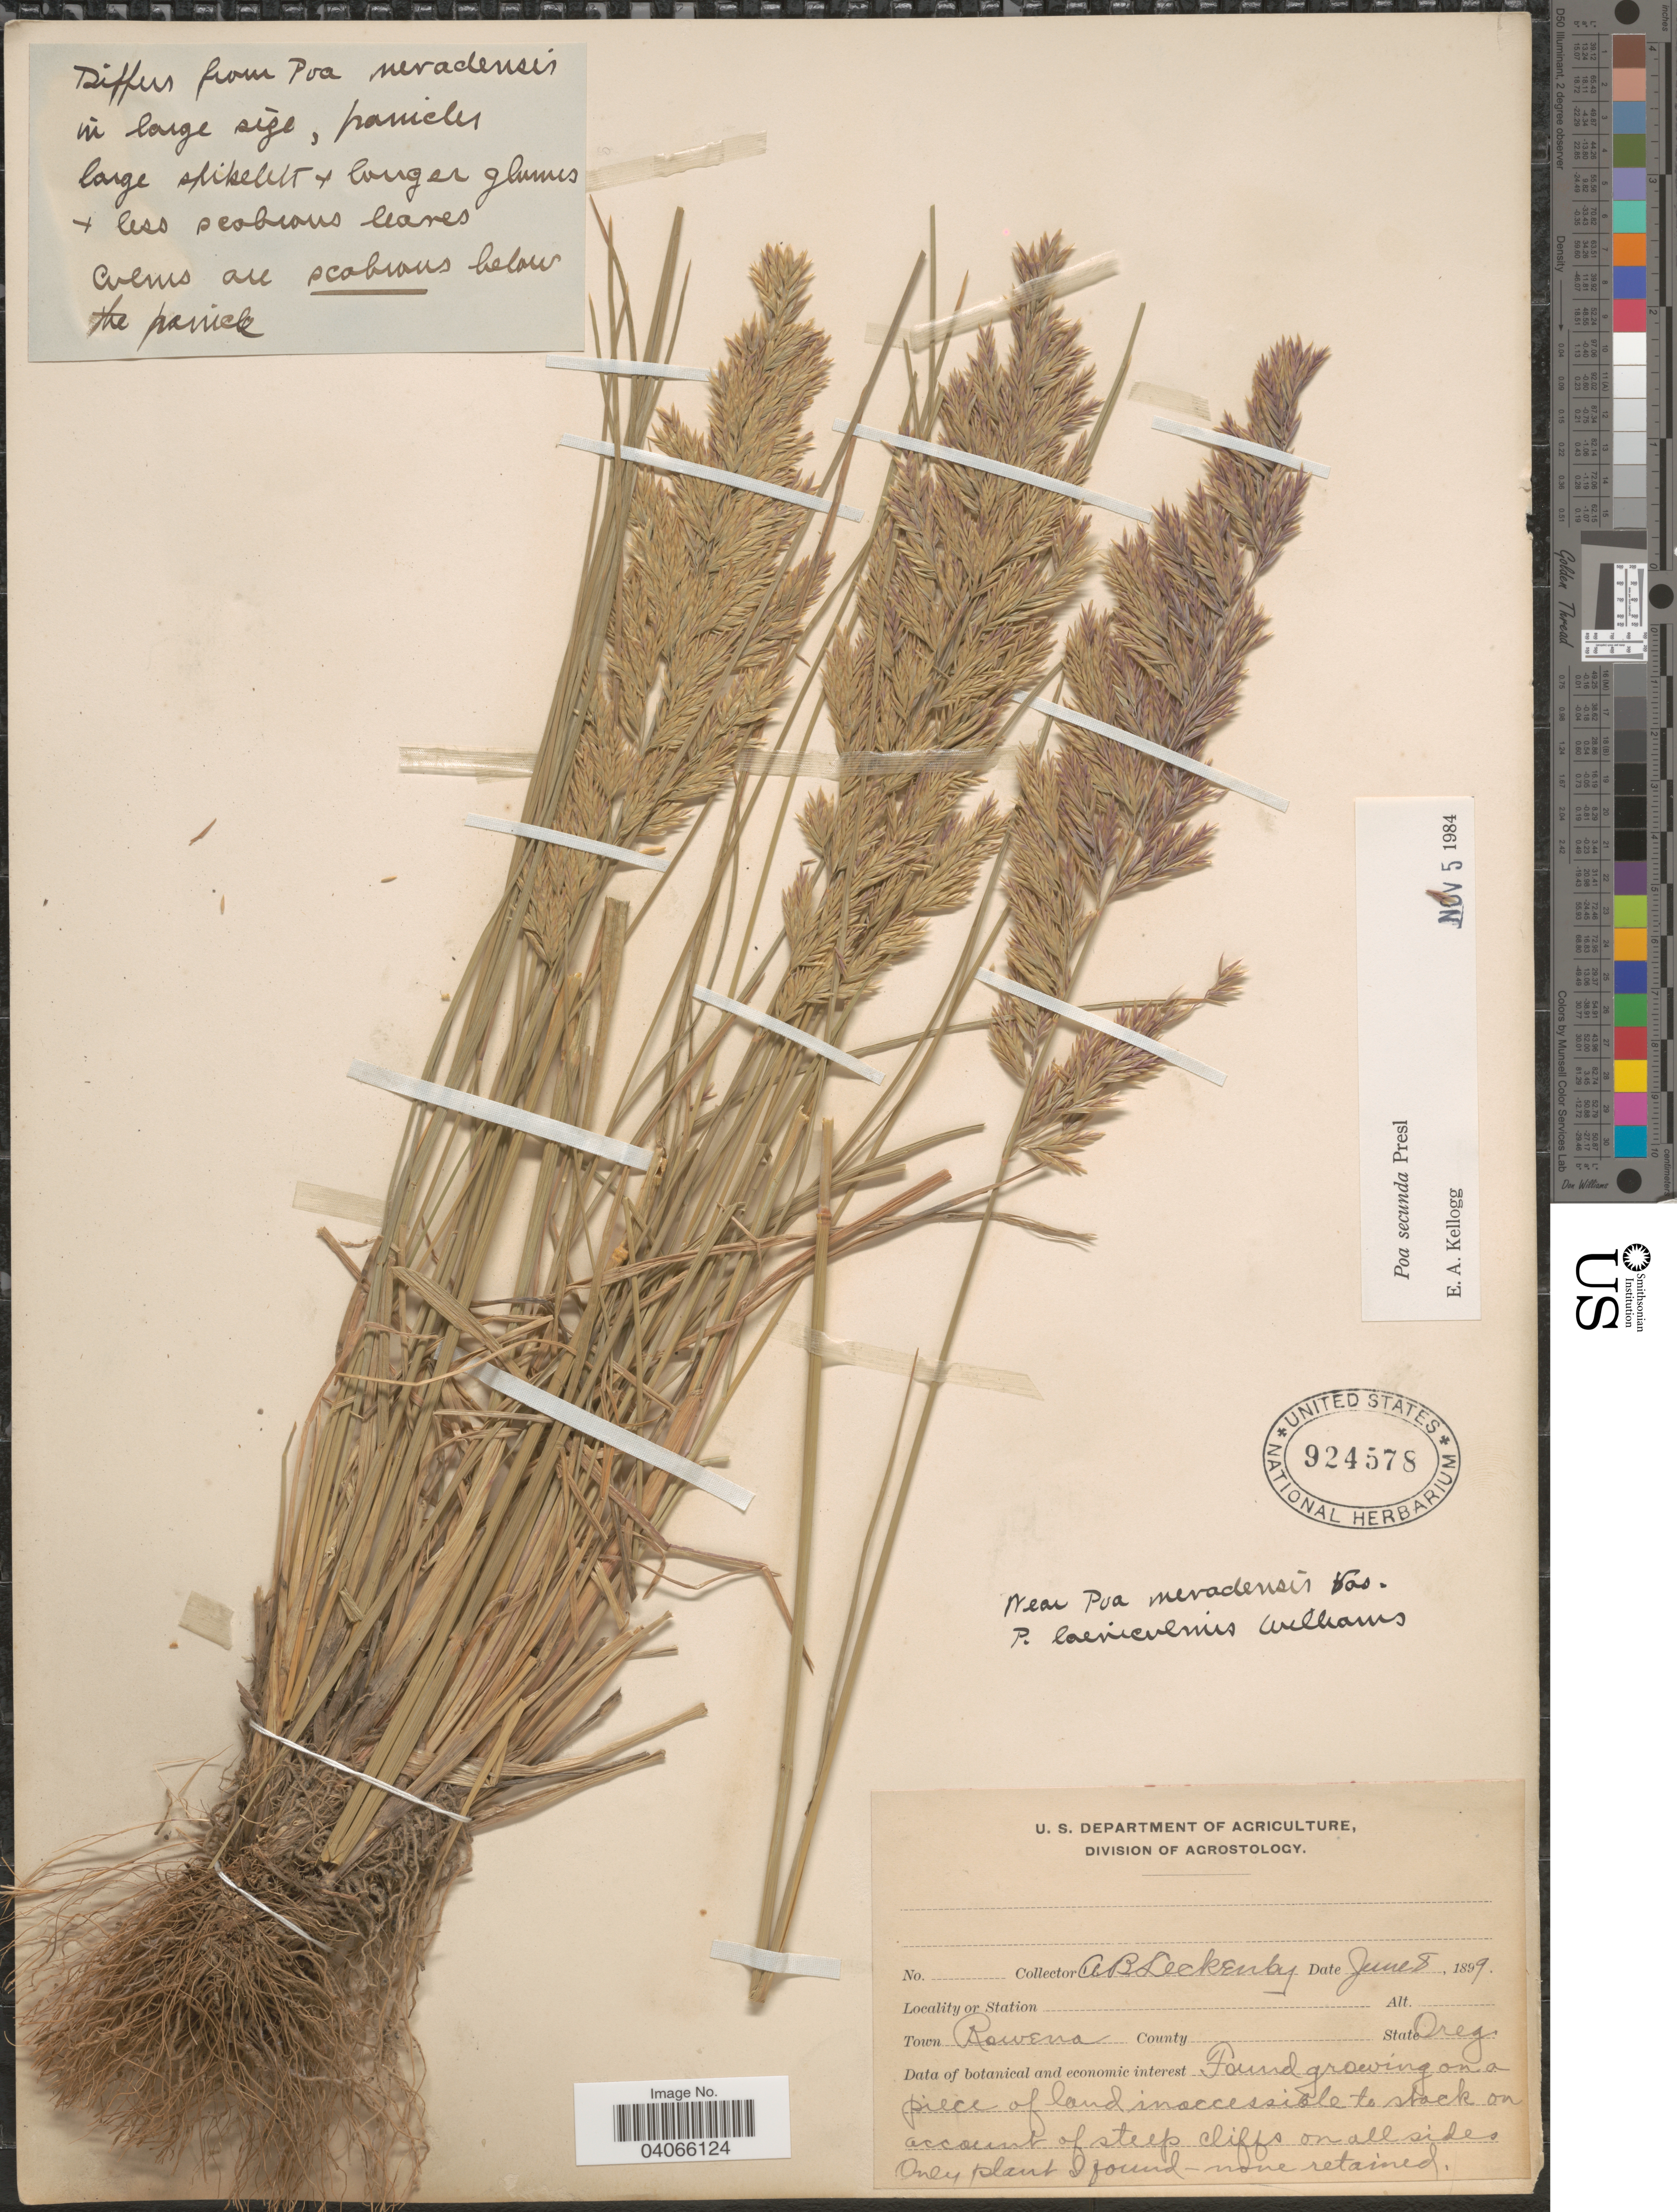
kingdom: Plantae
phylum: Tracheophyta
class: Liliopsida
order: Poales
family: Poaceae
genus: Poa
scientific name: Poa secunda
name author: J. Presl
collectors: A. Leckenby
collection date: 1899-06-08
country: United States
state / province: Oregon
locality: Town Rowena. On a piece of land inaccessible to stack on account of steep cliffs.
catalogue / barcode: US 924578